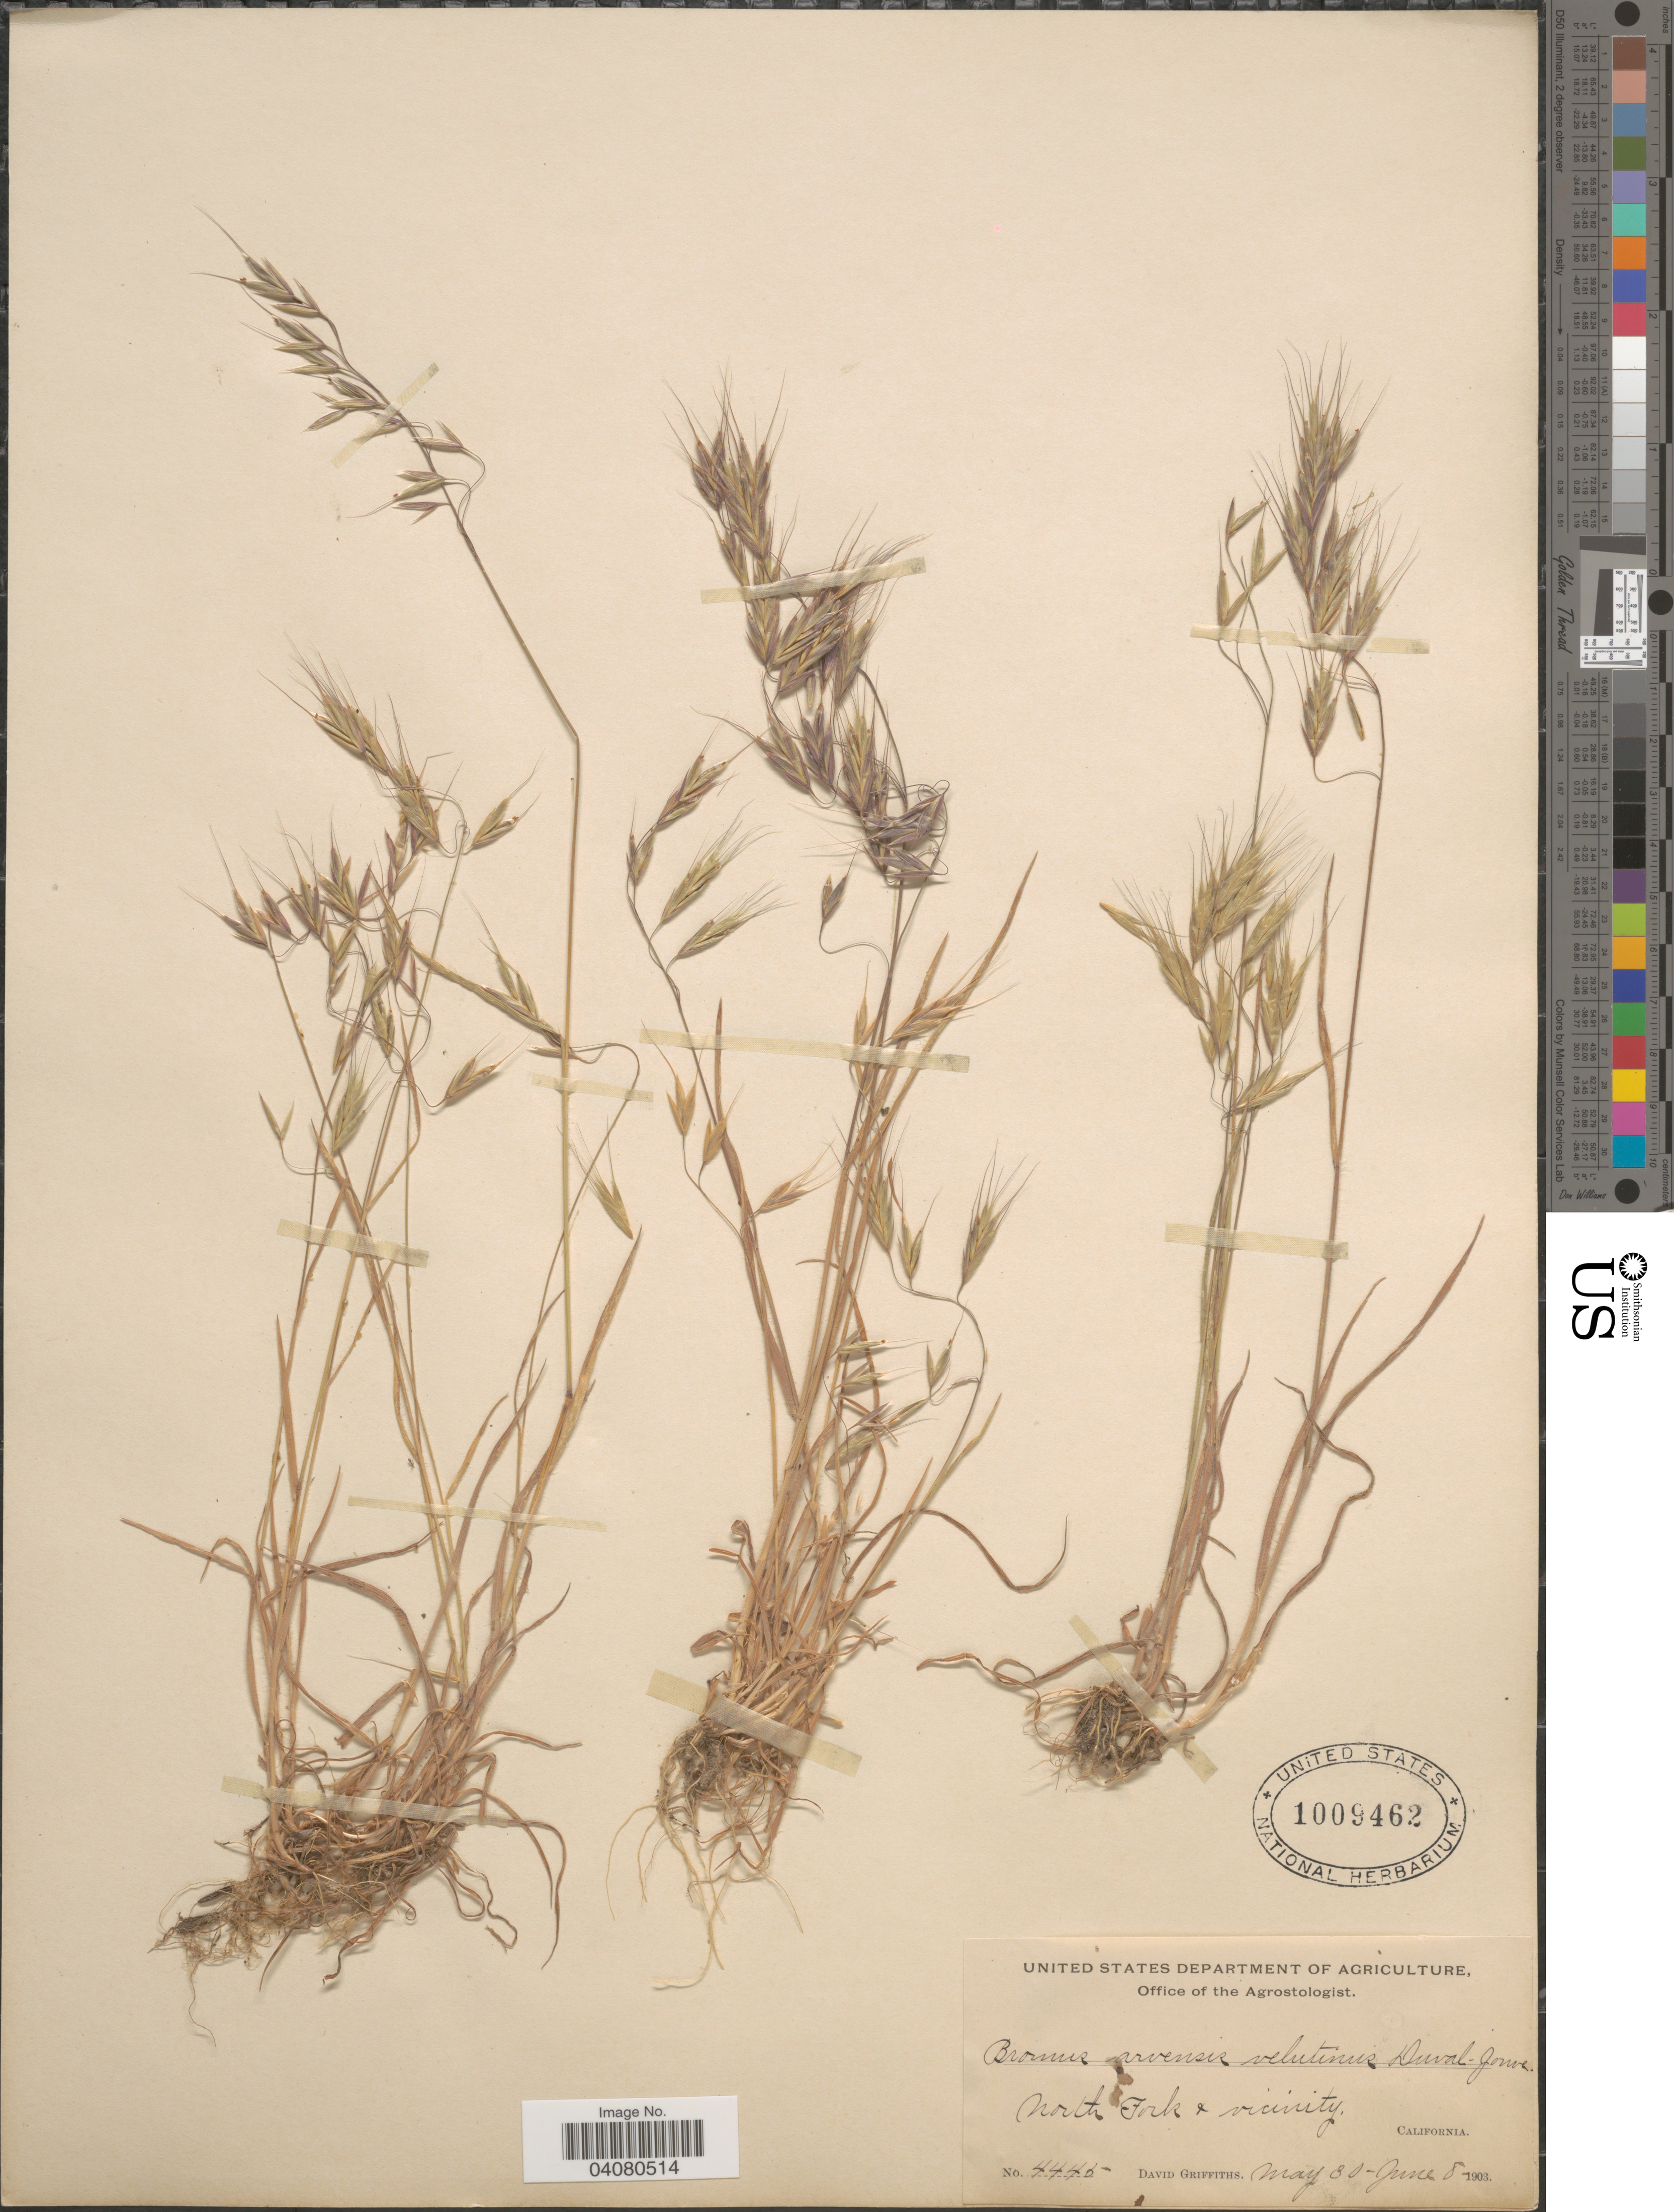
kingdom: Plantae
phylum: Tracheophyta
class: Liliopsida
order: Poales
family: Poaceae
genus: Bromus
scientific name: Bromus arizonicus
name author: (Shear) Stebbins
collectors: D. Griffiths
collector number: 4445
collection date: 1903-05-30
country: United States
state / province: California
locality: North Fork + vicinity.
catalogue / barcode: US 1009462